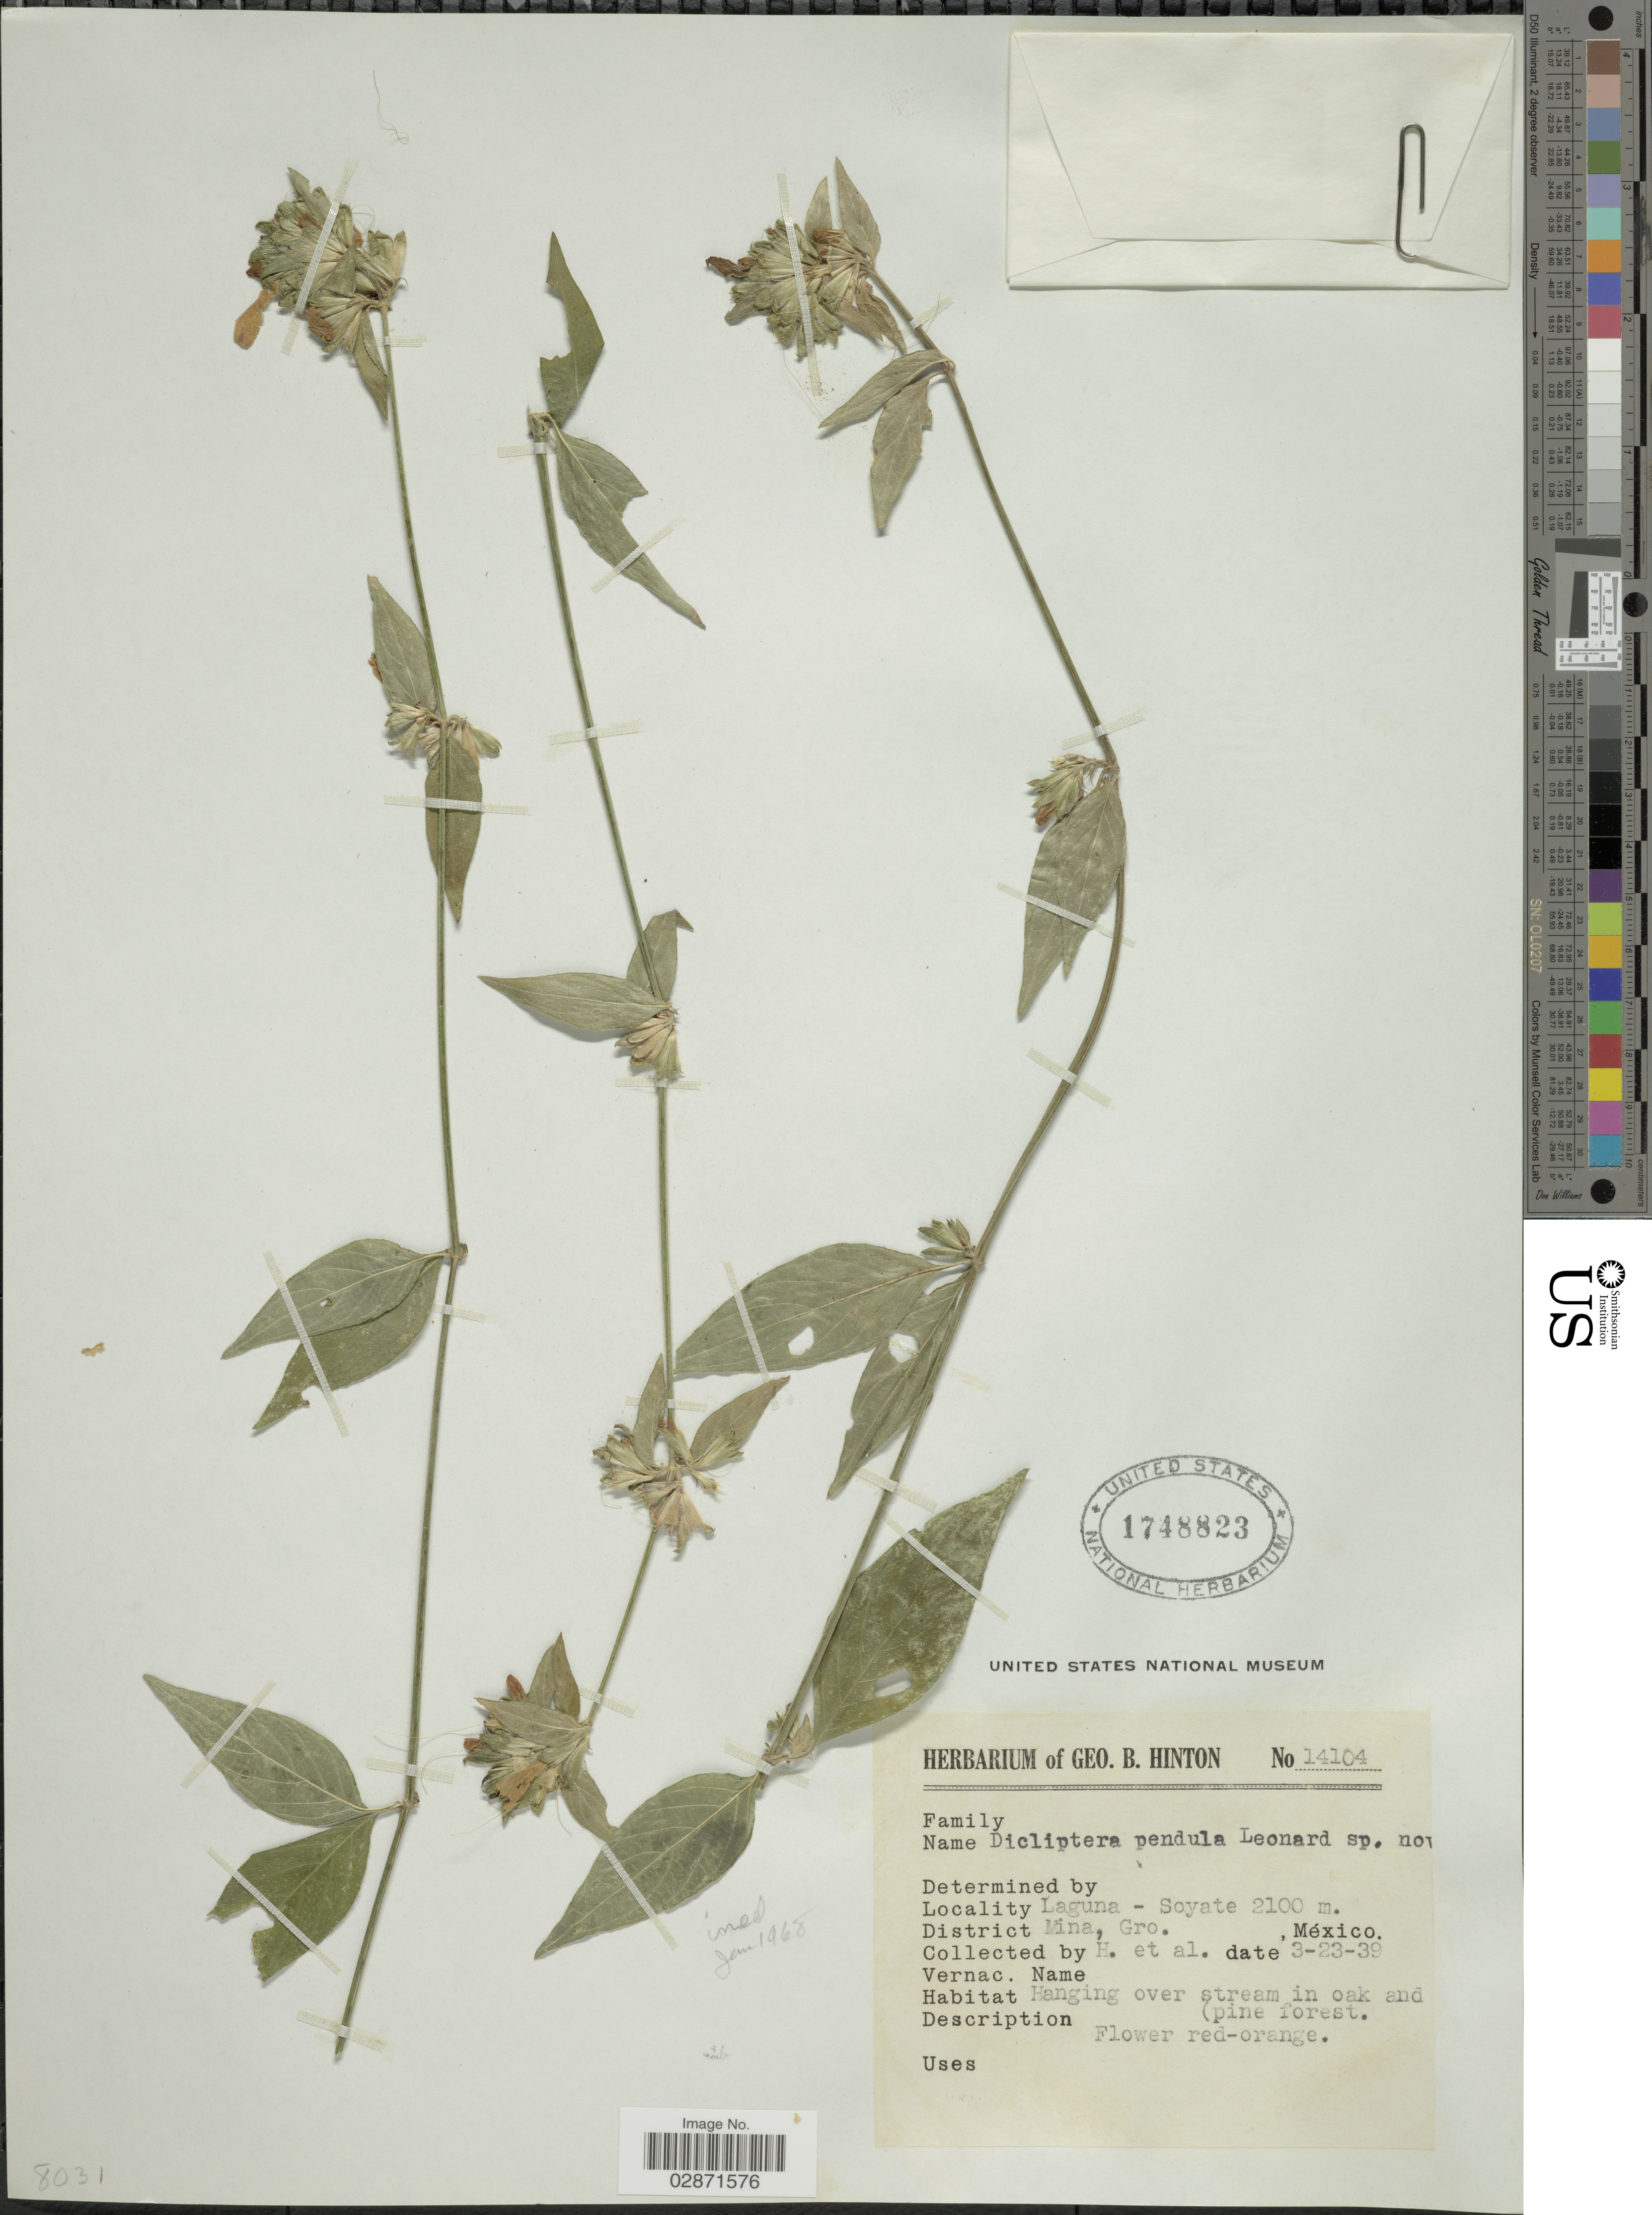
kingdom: Plantae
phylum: Tracheophyta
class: Magnoliopsida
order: Lamiales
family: Acanthaceae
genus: Dicliptera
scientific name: Dicliptera pendula Leonard sp. nov. ined.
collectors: G. B. Hinton & et al.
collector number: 14104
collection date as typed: Transcribed d/m/y: 23/3/39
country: Mexico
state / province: Guerrero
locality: Laguna - Soyate, District Mina, Gro.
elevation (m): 2100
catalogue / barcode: US 1748823